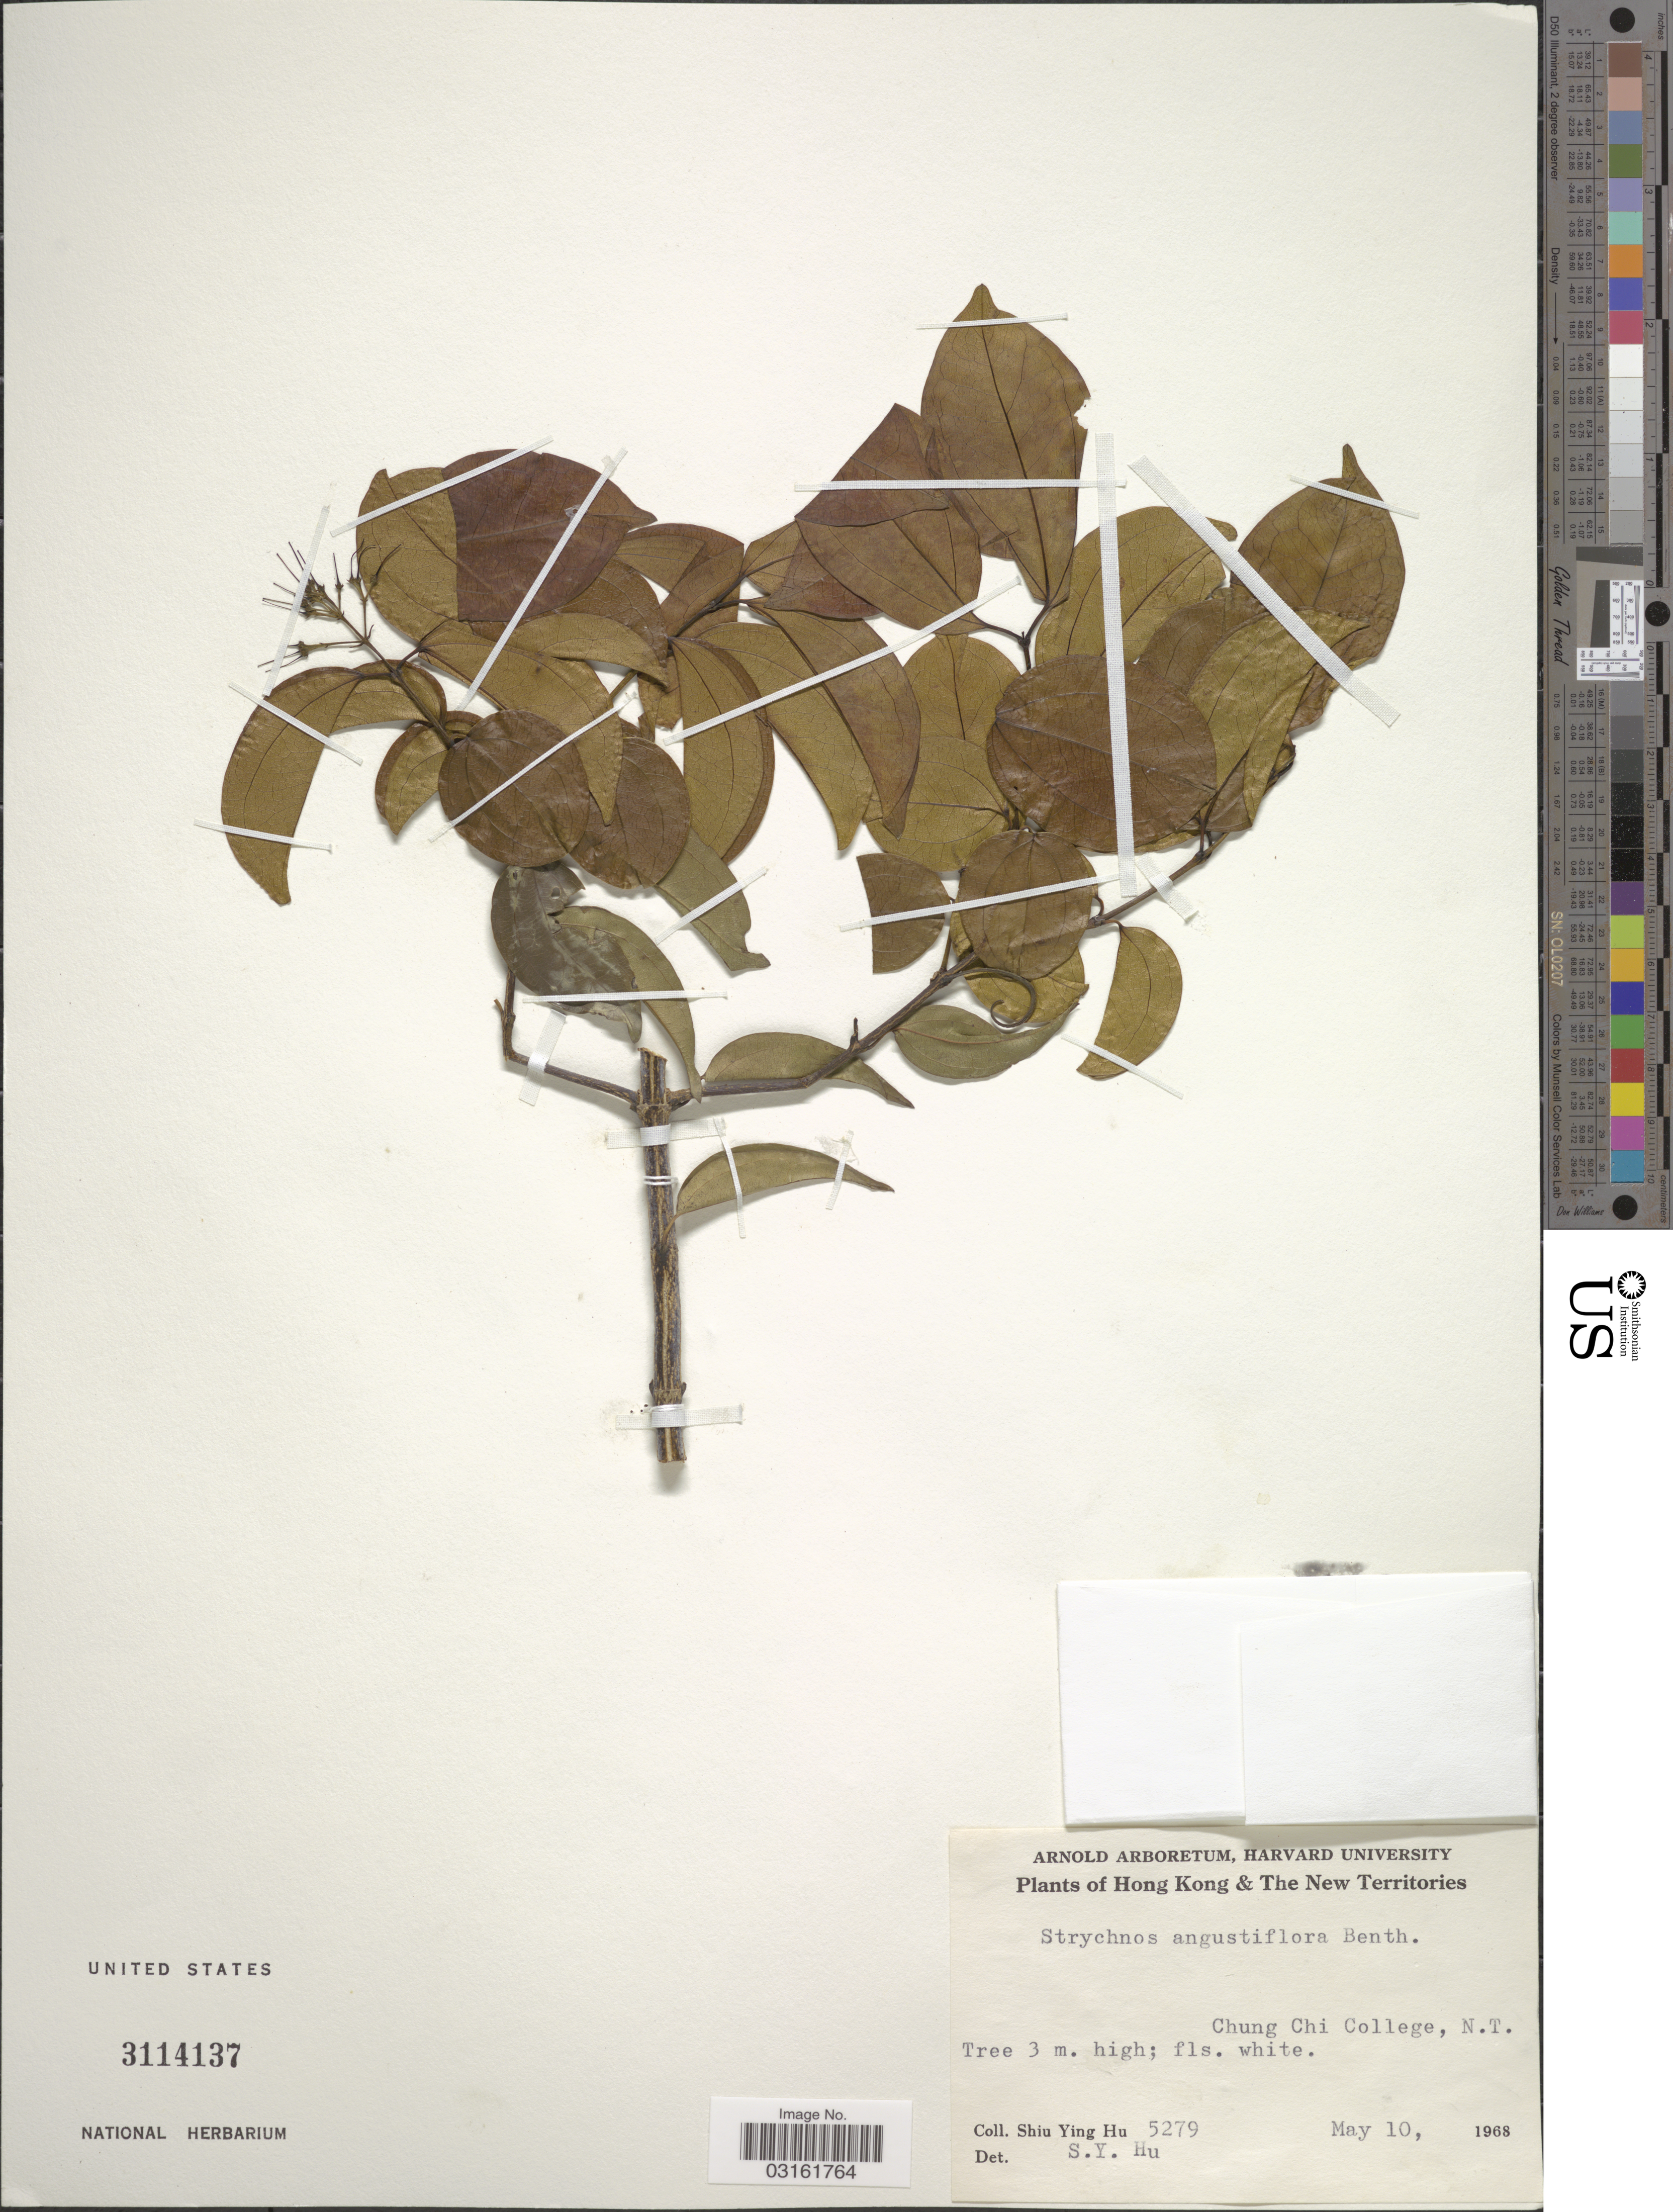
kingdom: Plantae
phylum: Tracheophyta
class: Magnoliopsida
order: Gentianales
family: Loganiaceae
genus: Strychnos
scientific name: Strychnos angustiflora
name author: Benth.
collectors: S. Y. Hu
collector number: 5279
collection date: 1968-05-10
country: China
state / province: Hong Kong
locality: Hong Kong & The New Territories. Chung Chi College, N.T.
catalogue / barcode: US 3114137